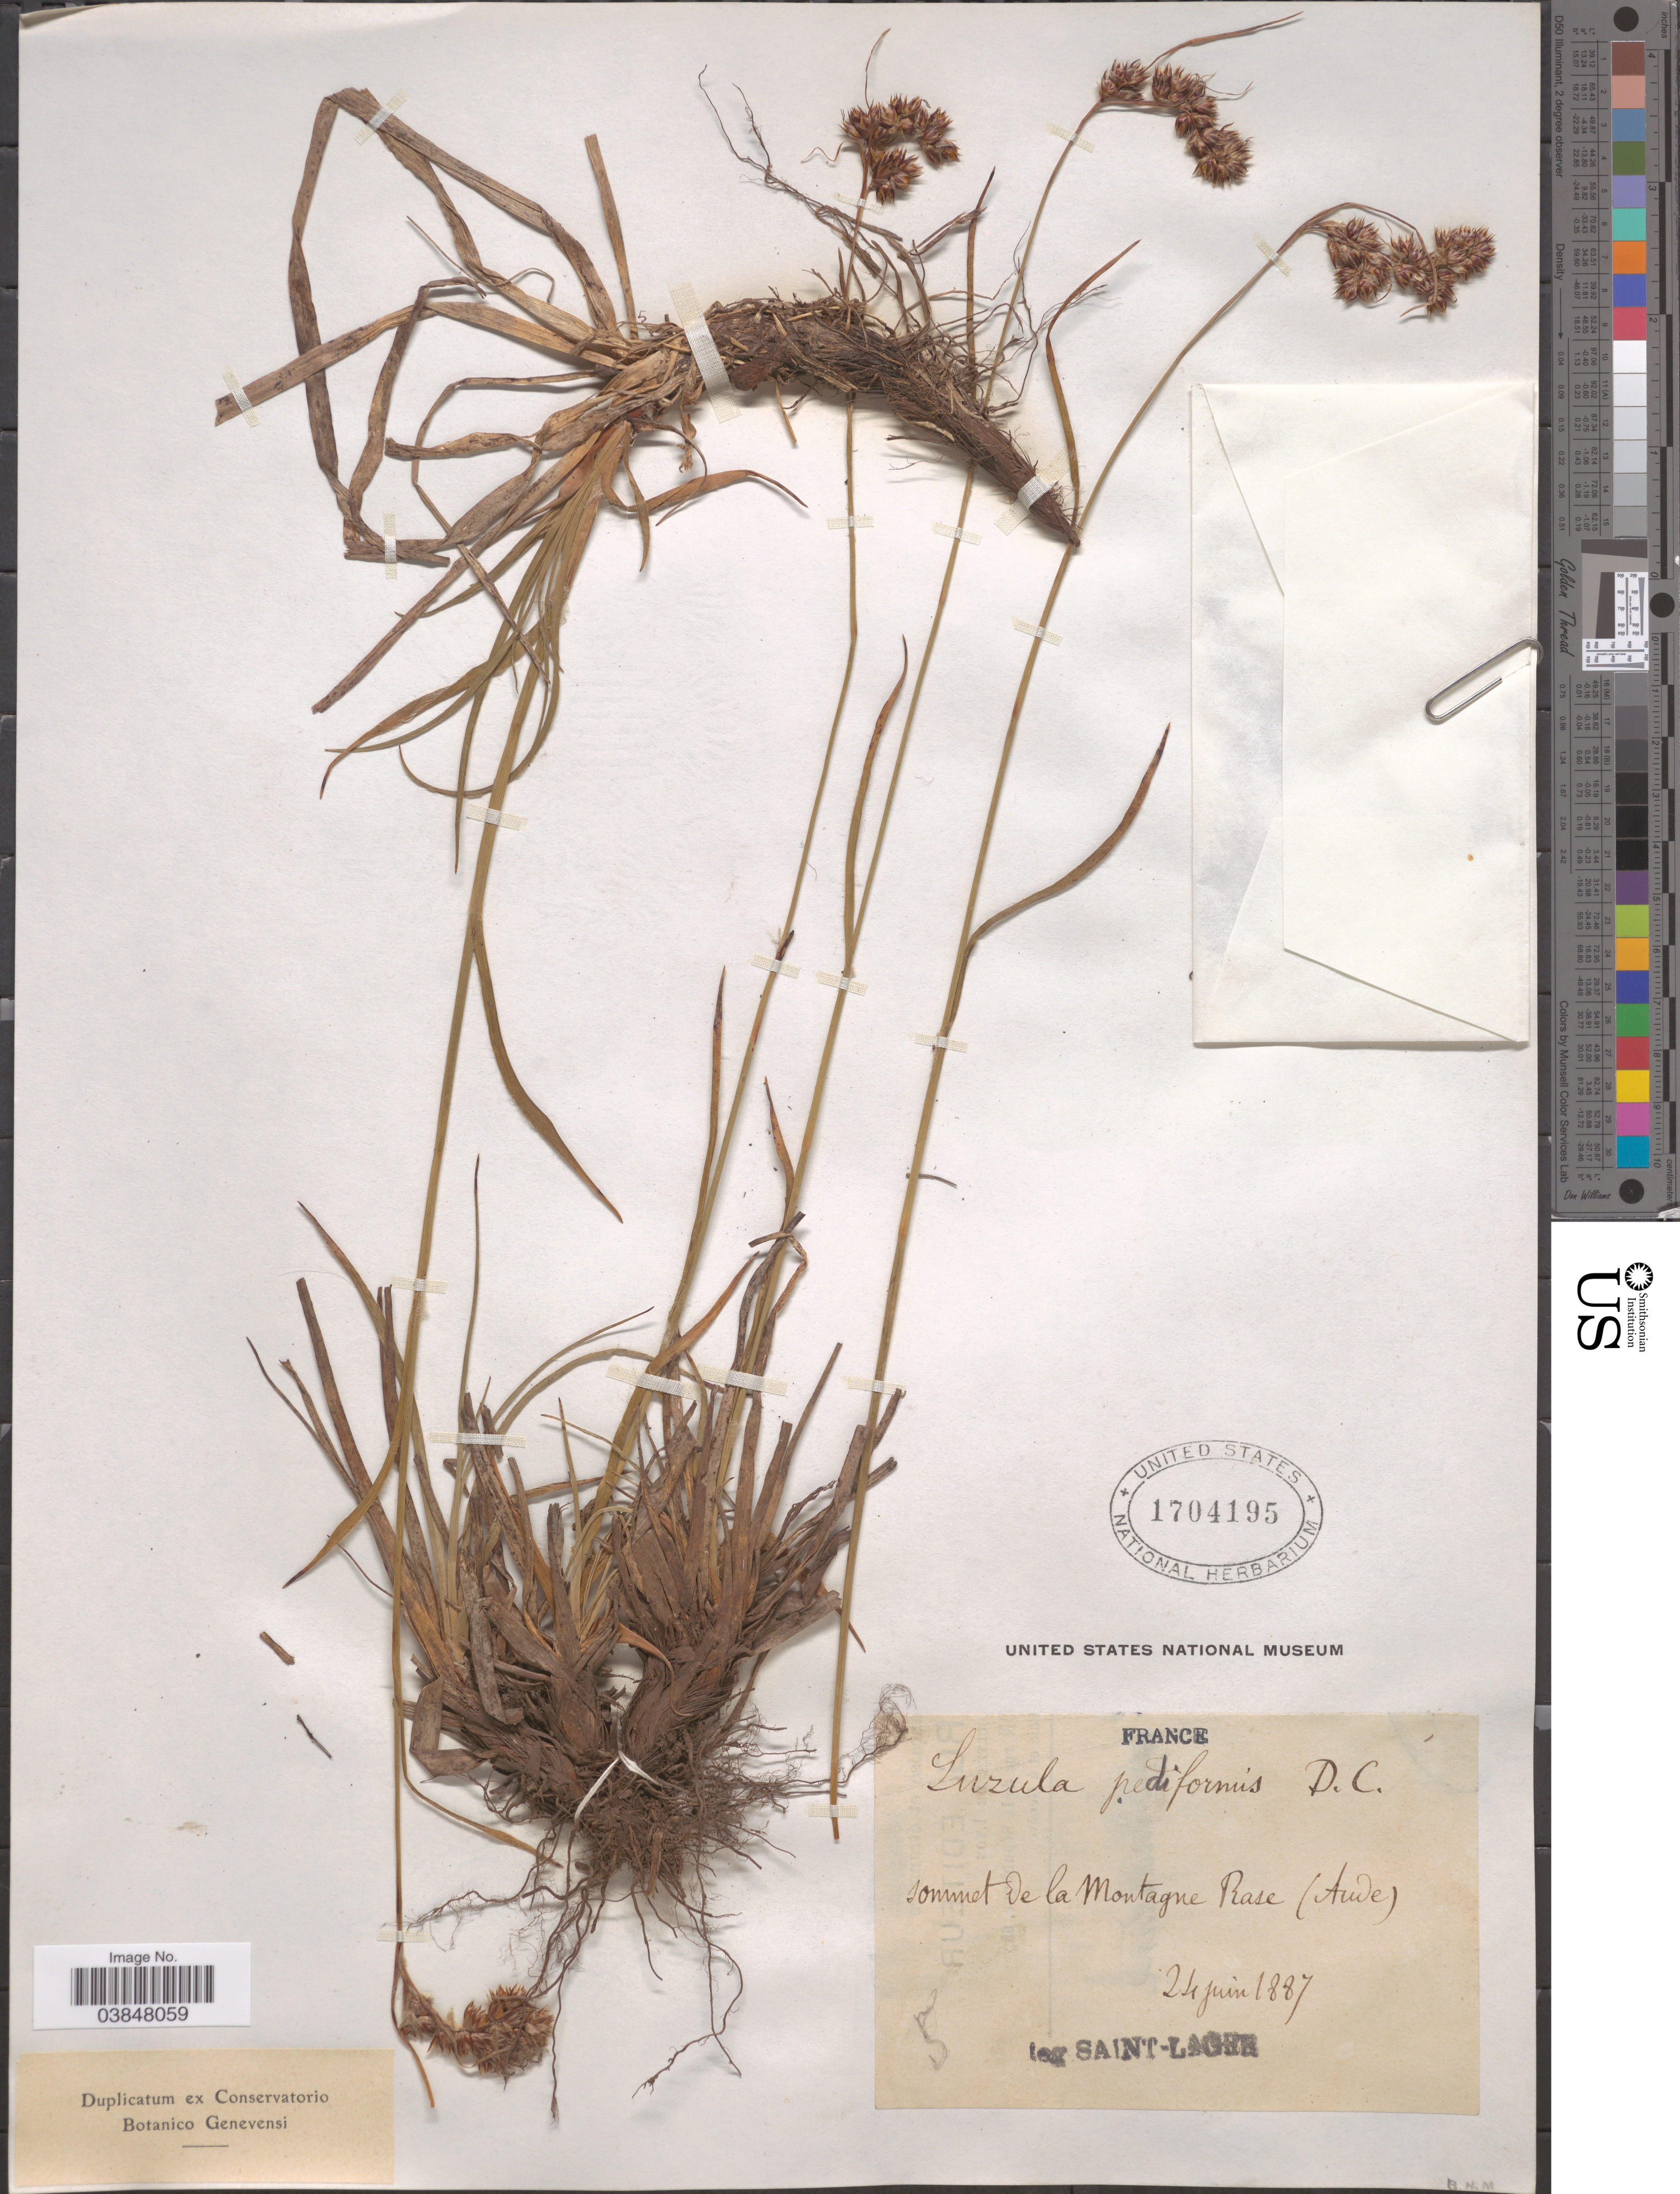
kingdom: Plantae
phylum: Tracheophyta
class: Liliopsida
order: Poales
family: Juncaceae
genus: Luzula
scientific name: Luzula pediformis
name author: (Chaix) DC.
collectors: Saint-Lager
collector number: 5?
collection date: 1887-06-24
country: France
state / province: Occitanie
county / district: Aude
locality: Sommet de la Montagne Rase (Aude).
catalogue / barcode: US 1704195